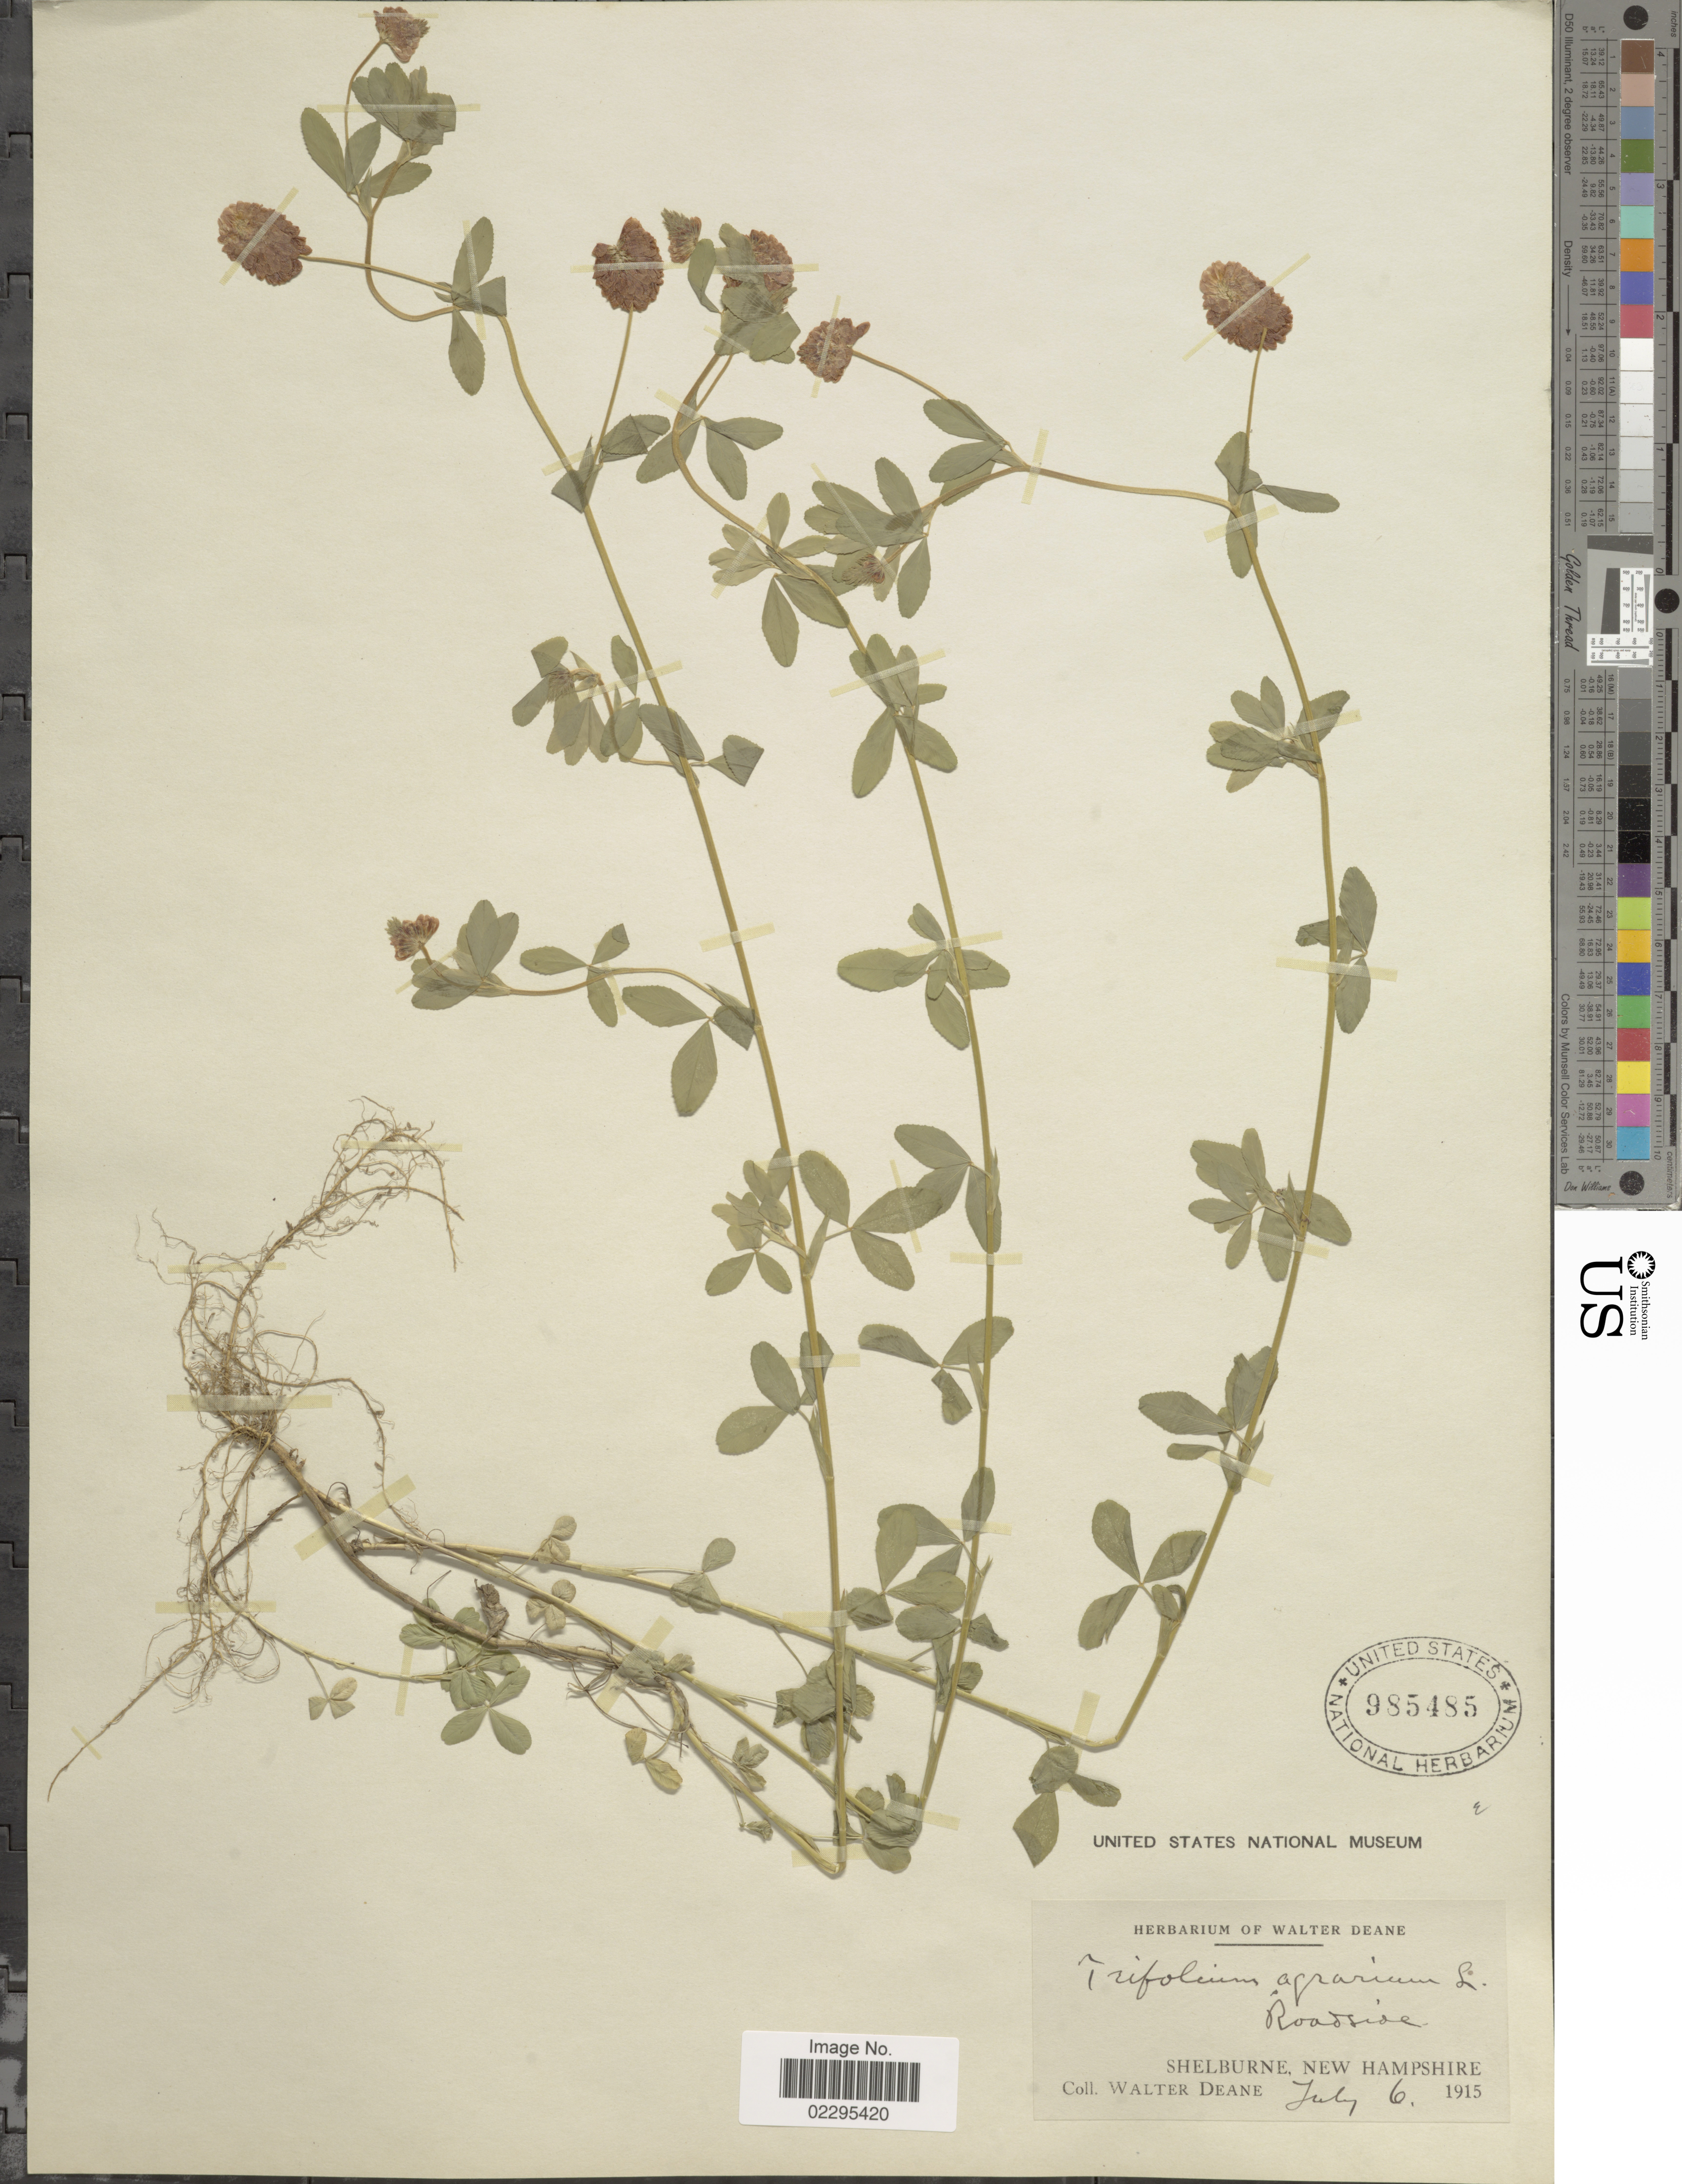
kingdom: Plantae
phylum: Tracheophyta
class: Magnoliopsida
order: Fabales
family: Fabaceae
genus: Trifolium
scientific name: Trifolium agrarium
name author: L.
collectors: W. Deane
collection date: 1915-07-06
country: United States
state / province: New Hampshire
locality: Shelburne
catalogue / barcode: US 985485